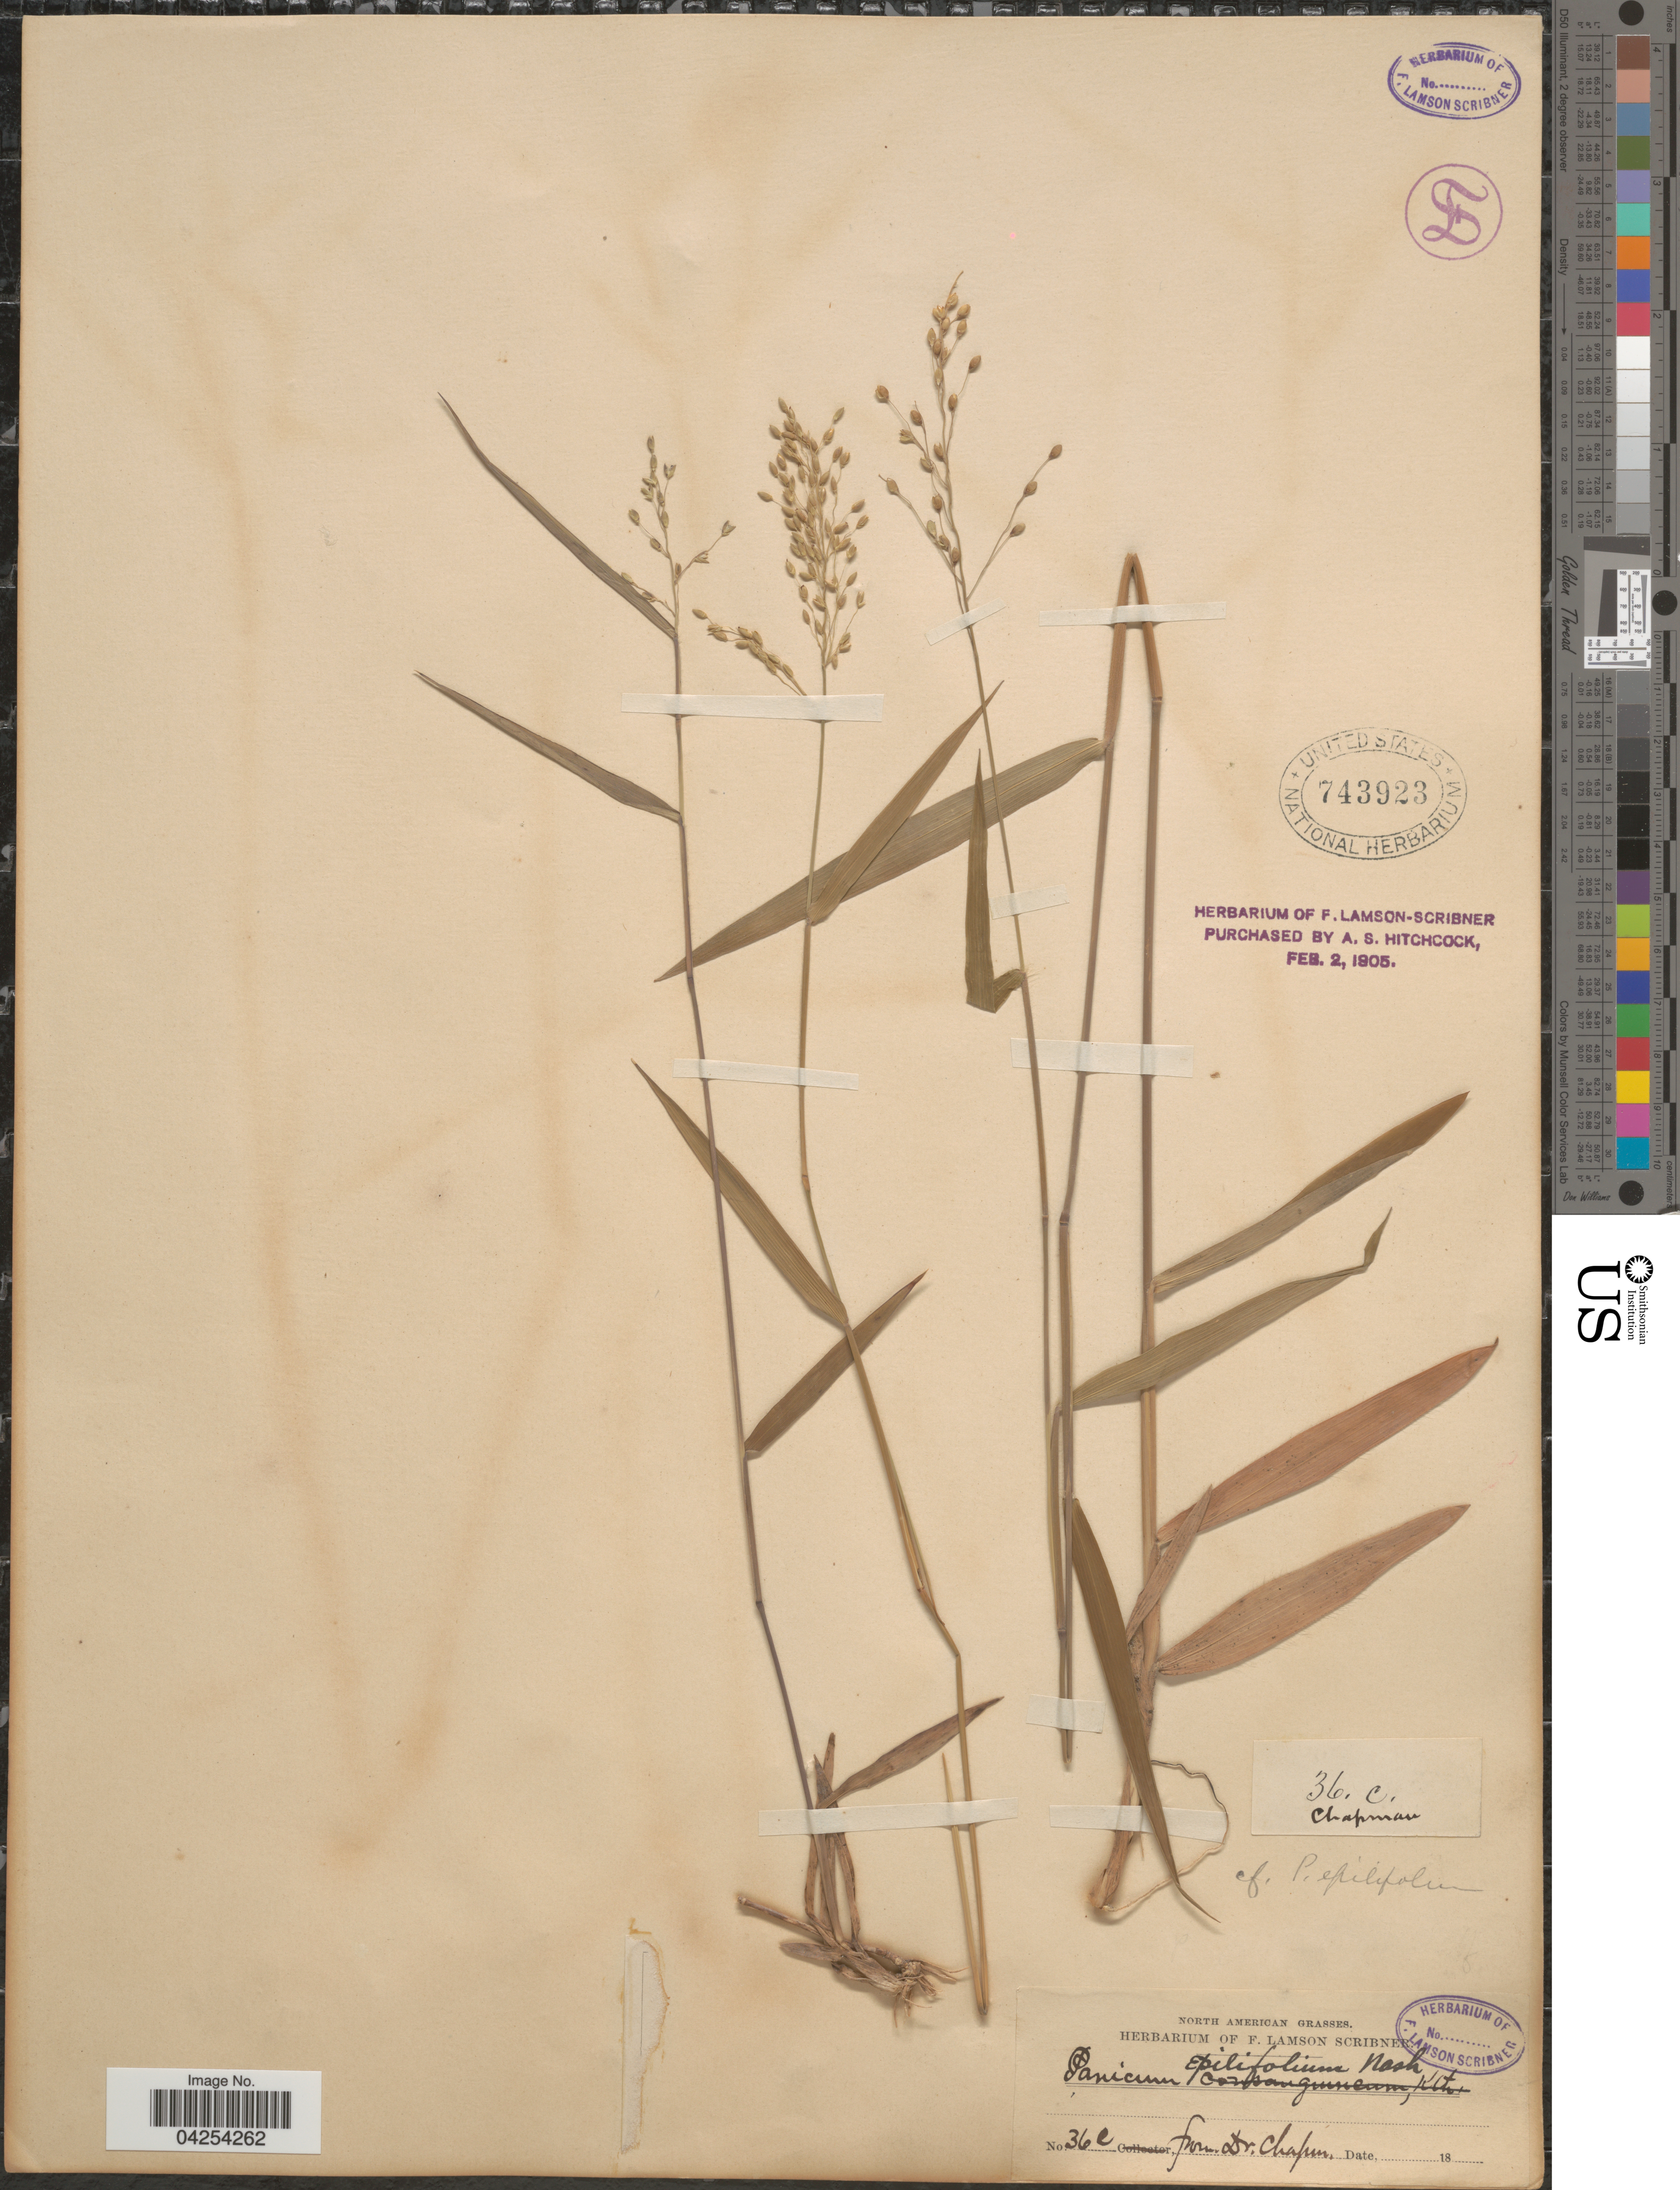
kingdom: Plantae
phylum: Tracheophyta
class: Liliopsida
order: Poales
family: Poaceae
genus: Dichanthelium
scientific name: Dichanthelium commutatum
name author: (Schult.) Gould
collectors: A. Chapman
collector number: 36c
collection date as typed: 18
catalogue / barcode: US 743923